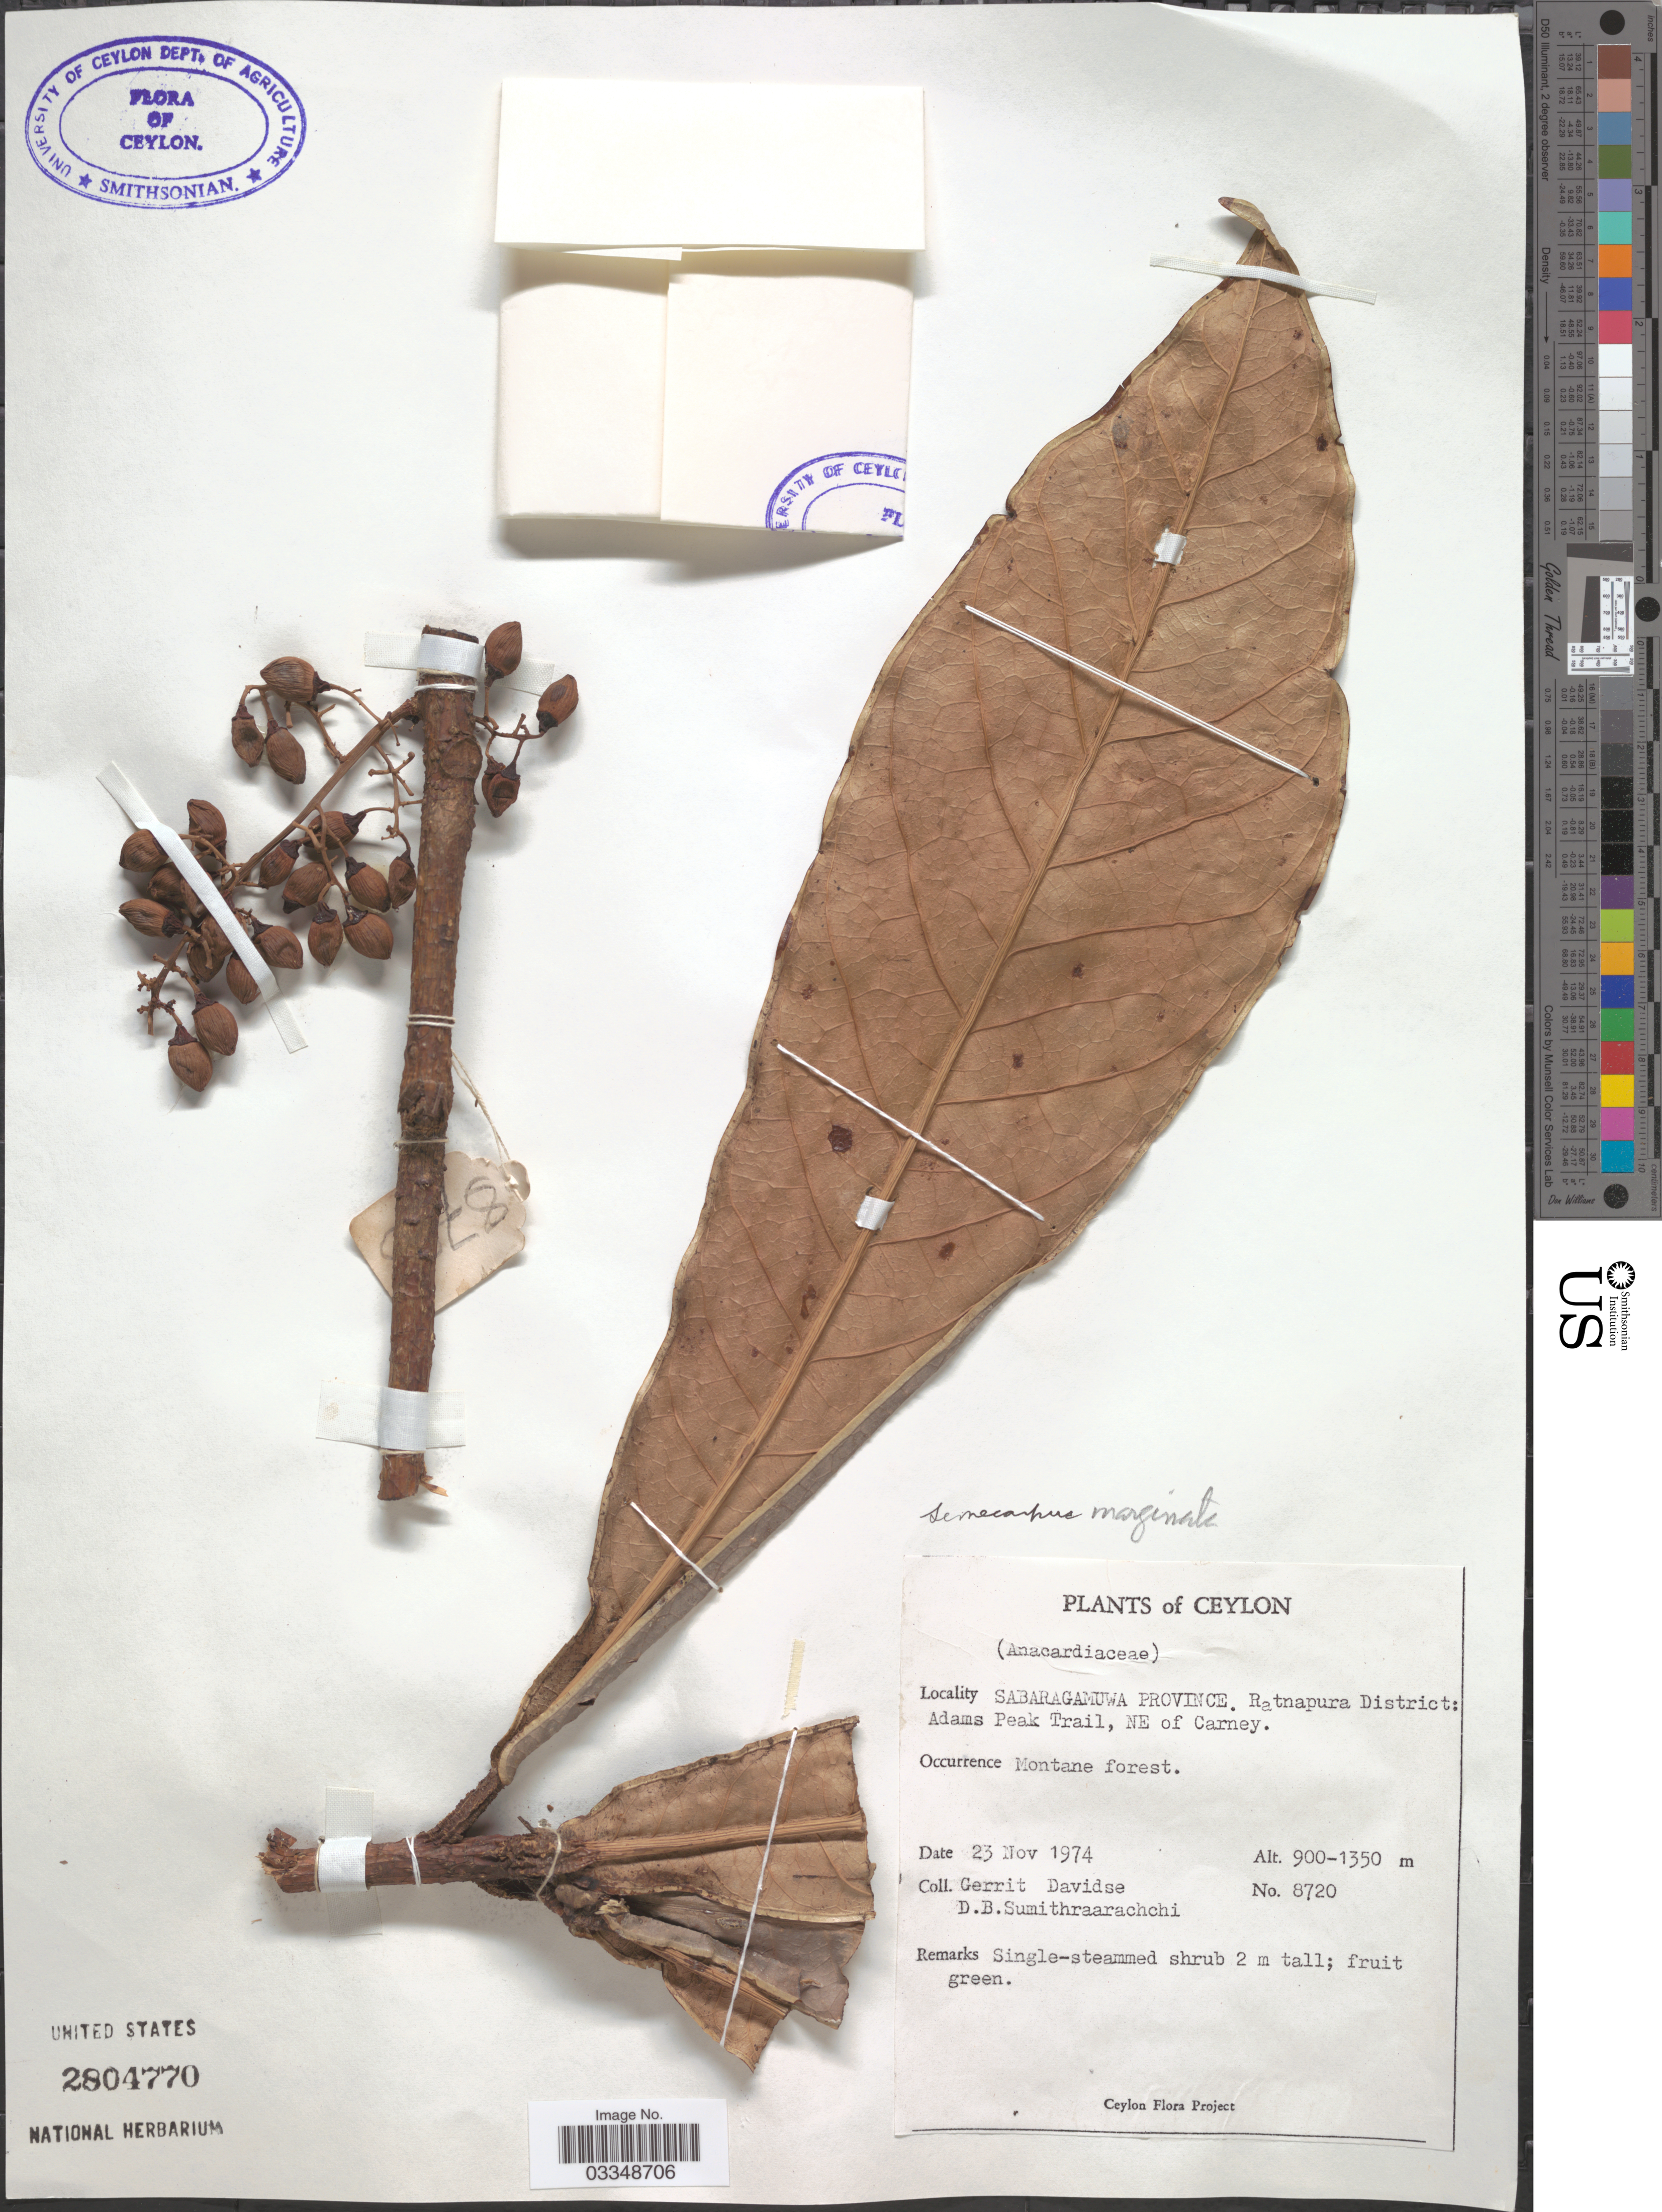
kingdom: Plantae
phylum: Tracheophyta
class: Magnoliopsida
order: Sapindales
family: Anacardiaceae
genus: Semecarpus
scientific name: Semecarpus marginatus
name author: Thwaites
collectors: G. Davidse & D. B. Sumithraarachchi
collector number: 8720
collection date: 1974-11-23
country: Sri Lanka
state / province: Sabaragamuwa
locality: Ceylon. Ratnapura District: Adams Peak Trail, NE of Carney.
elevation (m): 900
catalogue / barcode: US 2804770